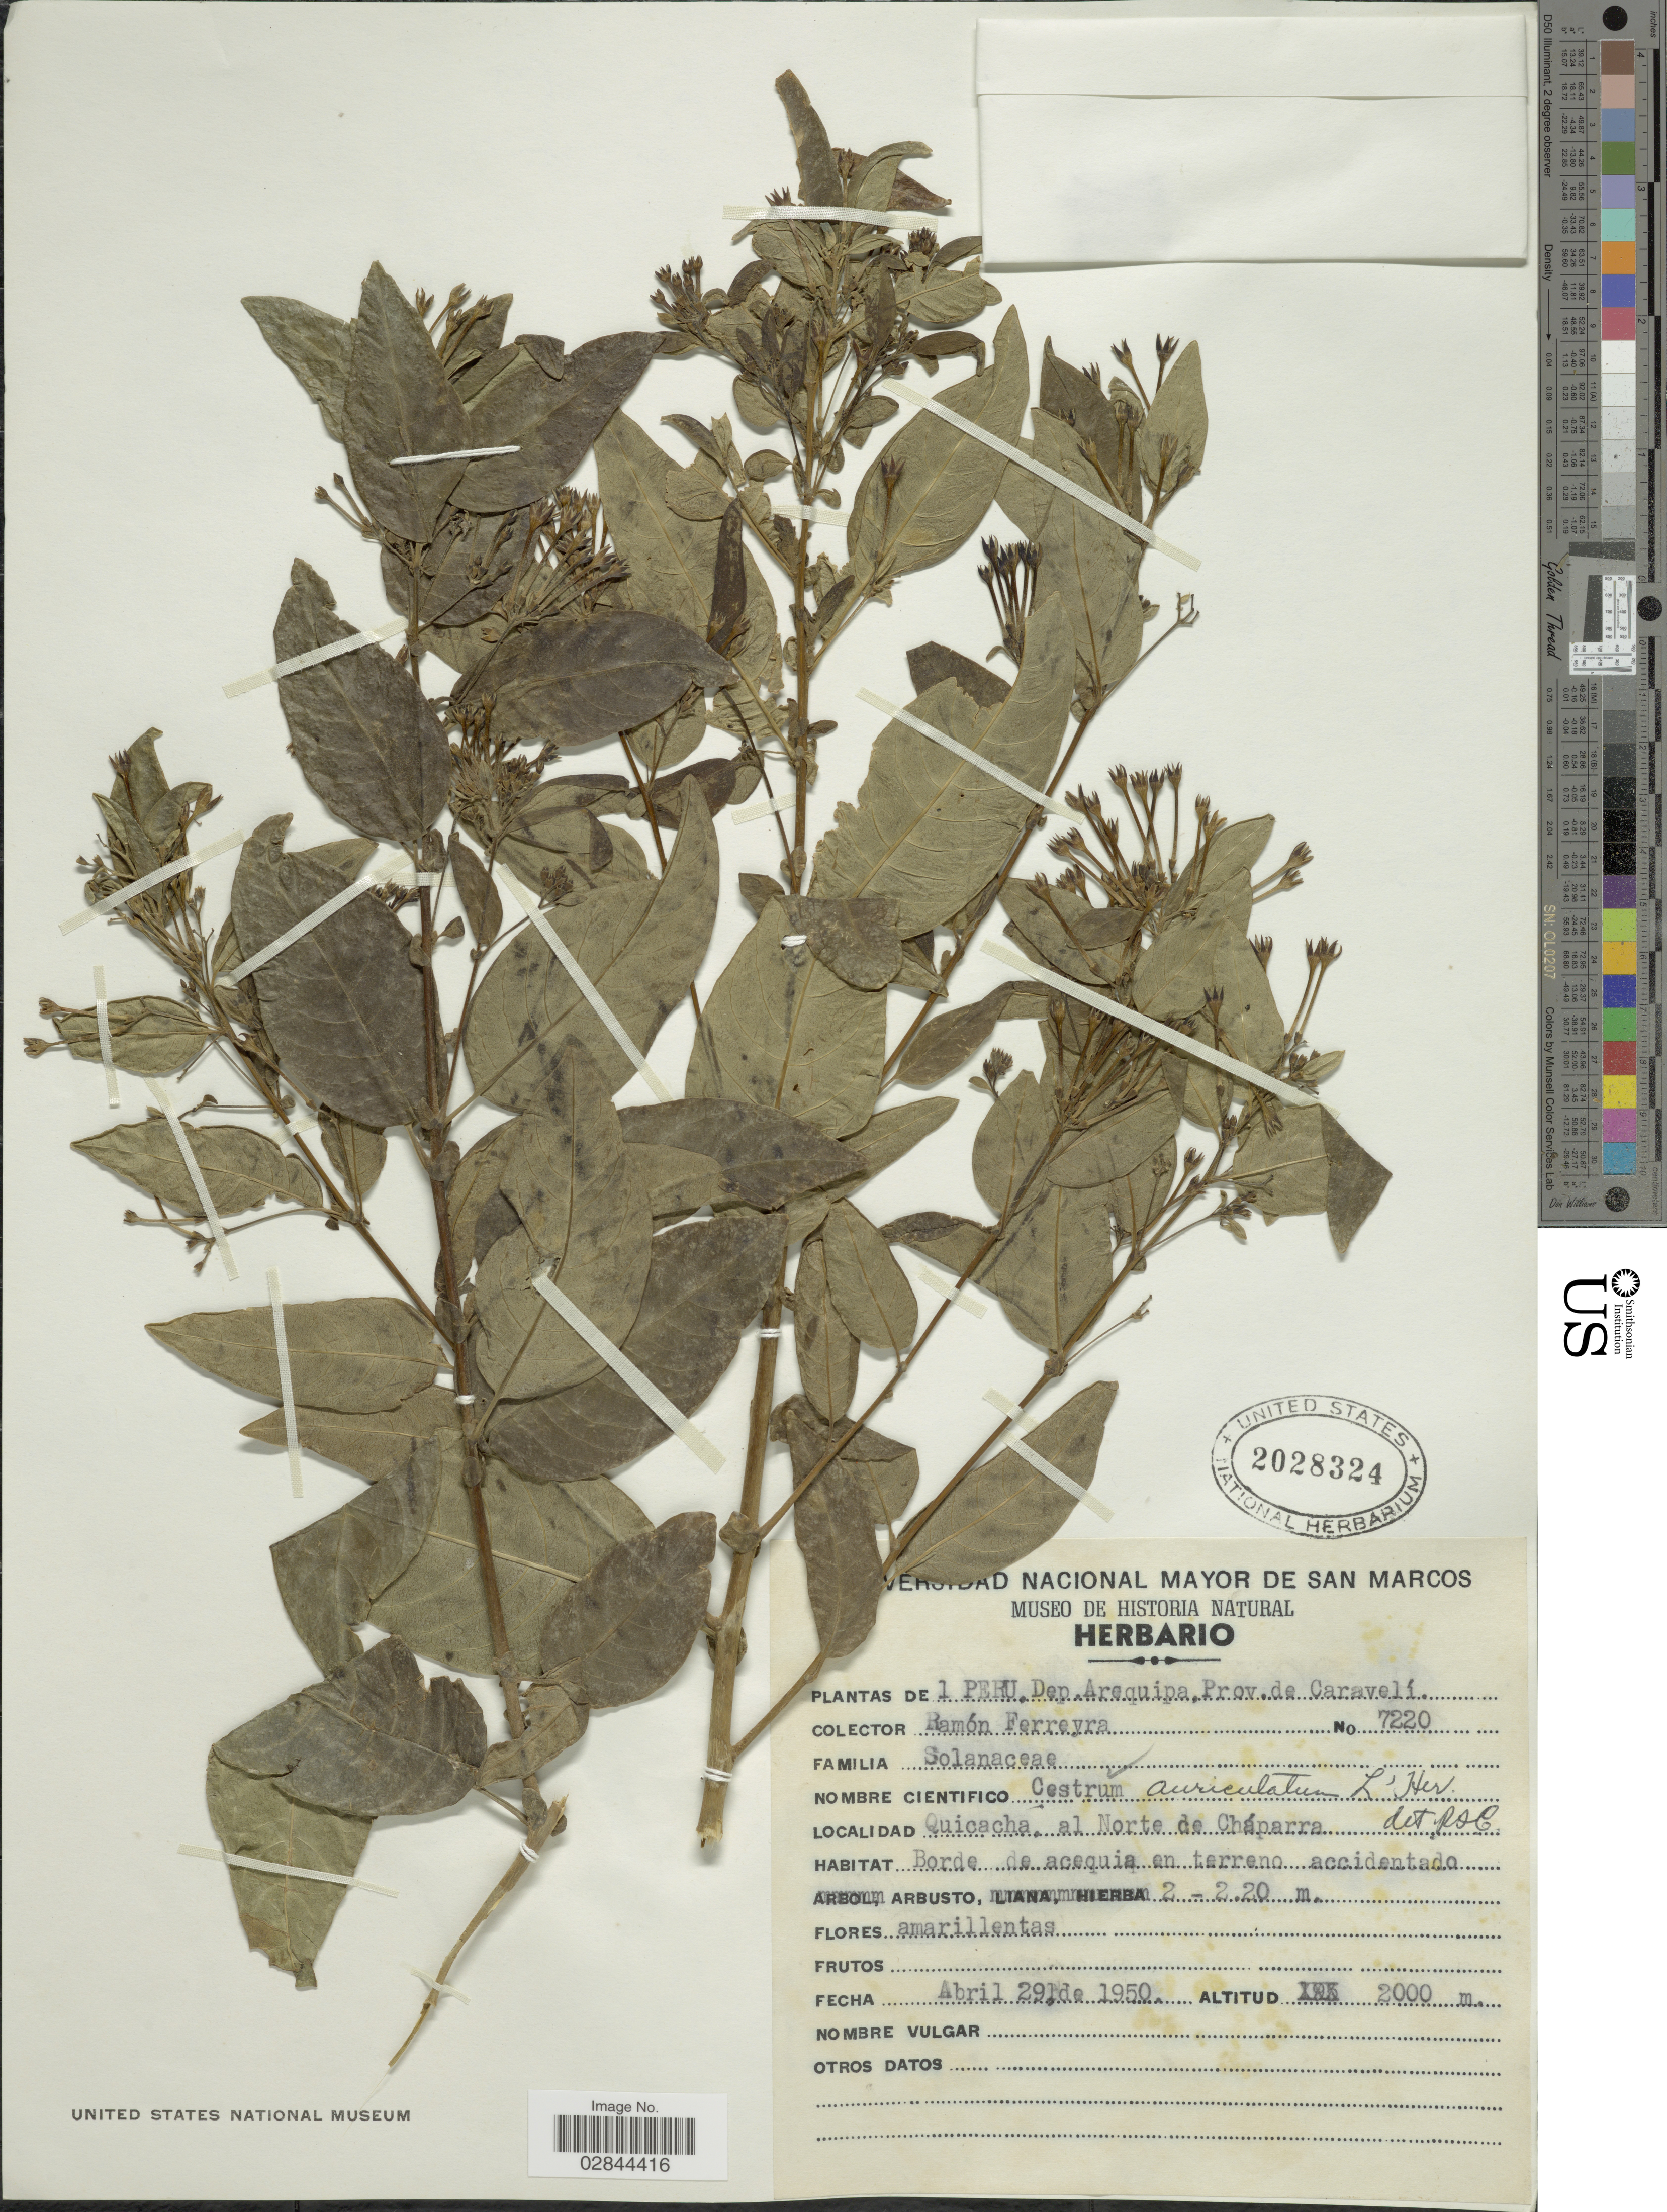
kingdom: Plantae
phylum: Tracheophyta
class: Magnoliopsida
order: Solanales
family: Solanaceae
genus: Cestrum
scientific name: Cestrum auriculatum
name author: L'Hér.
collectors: R. A. Ferreyra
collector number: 7220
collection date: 1950-04-29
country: Peru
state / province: Arequipa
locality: Dep. Arequipa, Prov. de Caravelí, Quicacha, al Norte de Cháparra.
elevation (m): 2000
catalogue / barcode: US 2028324